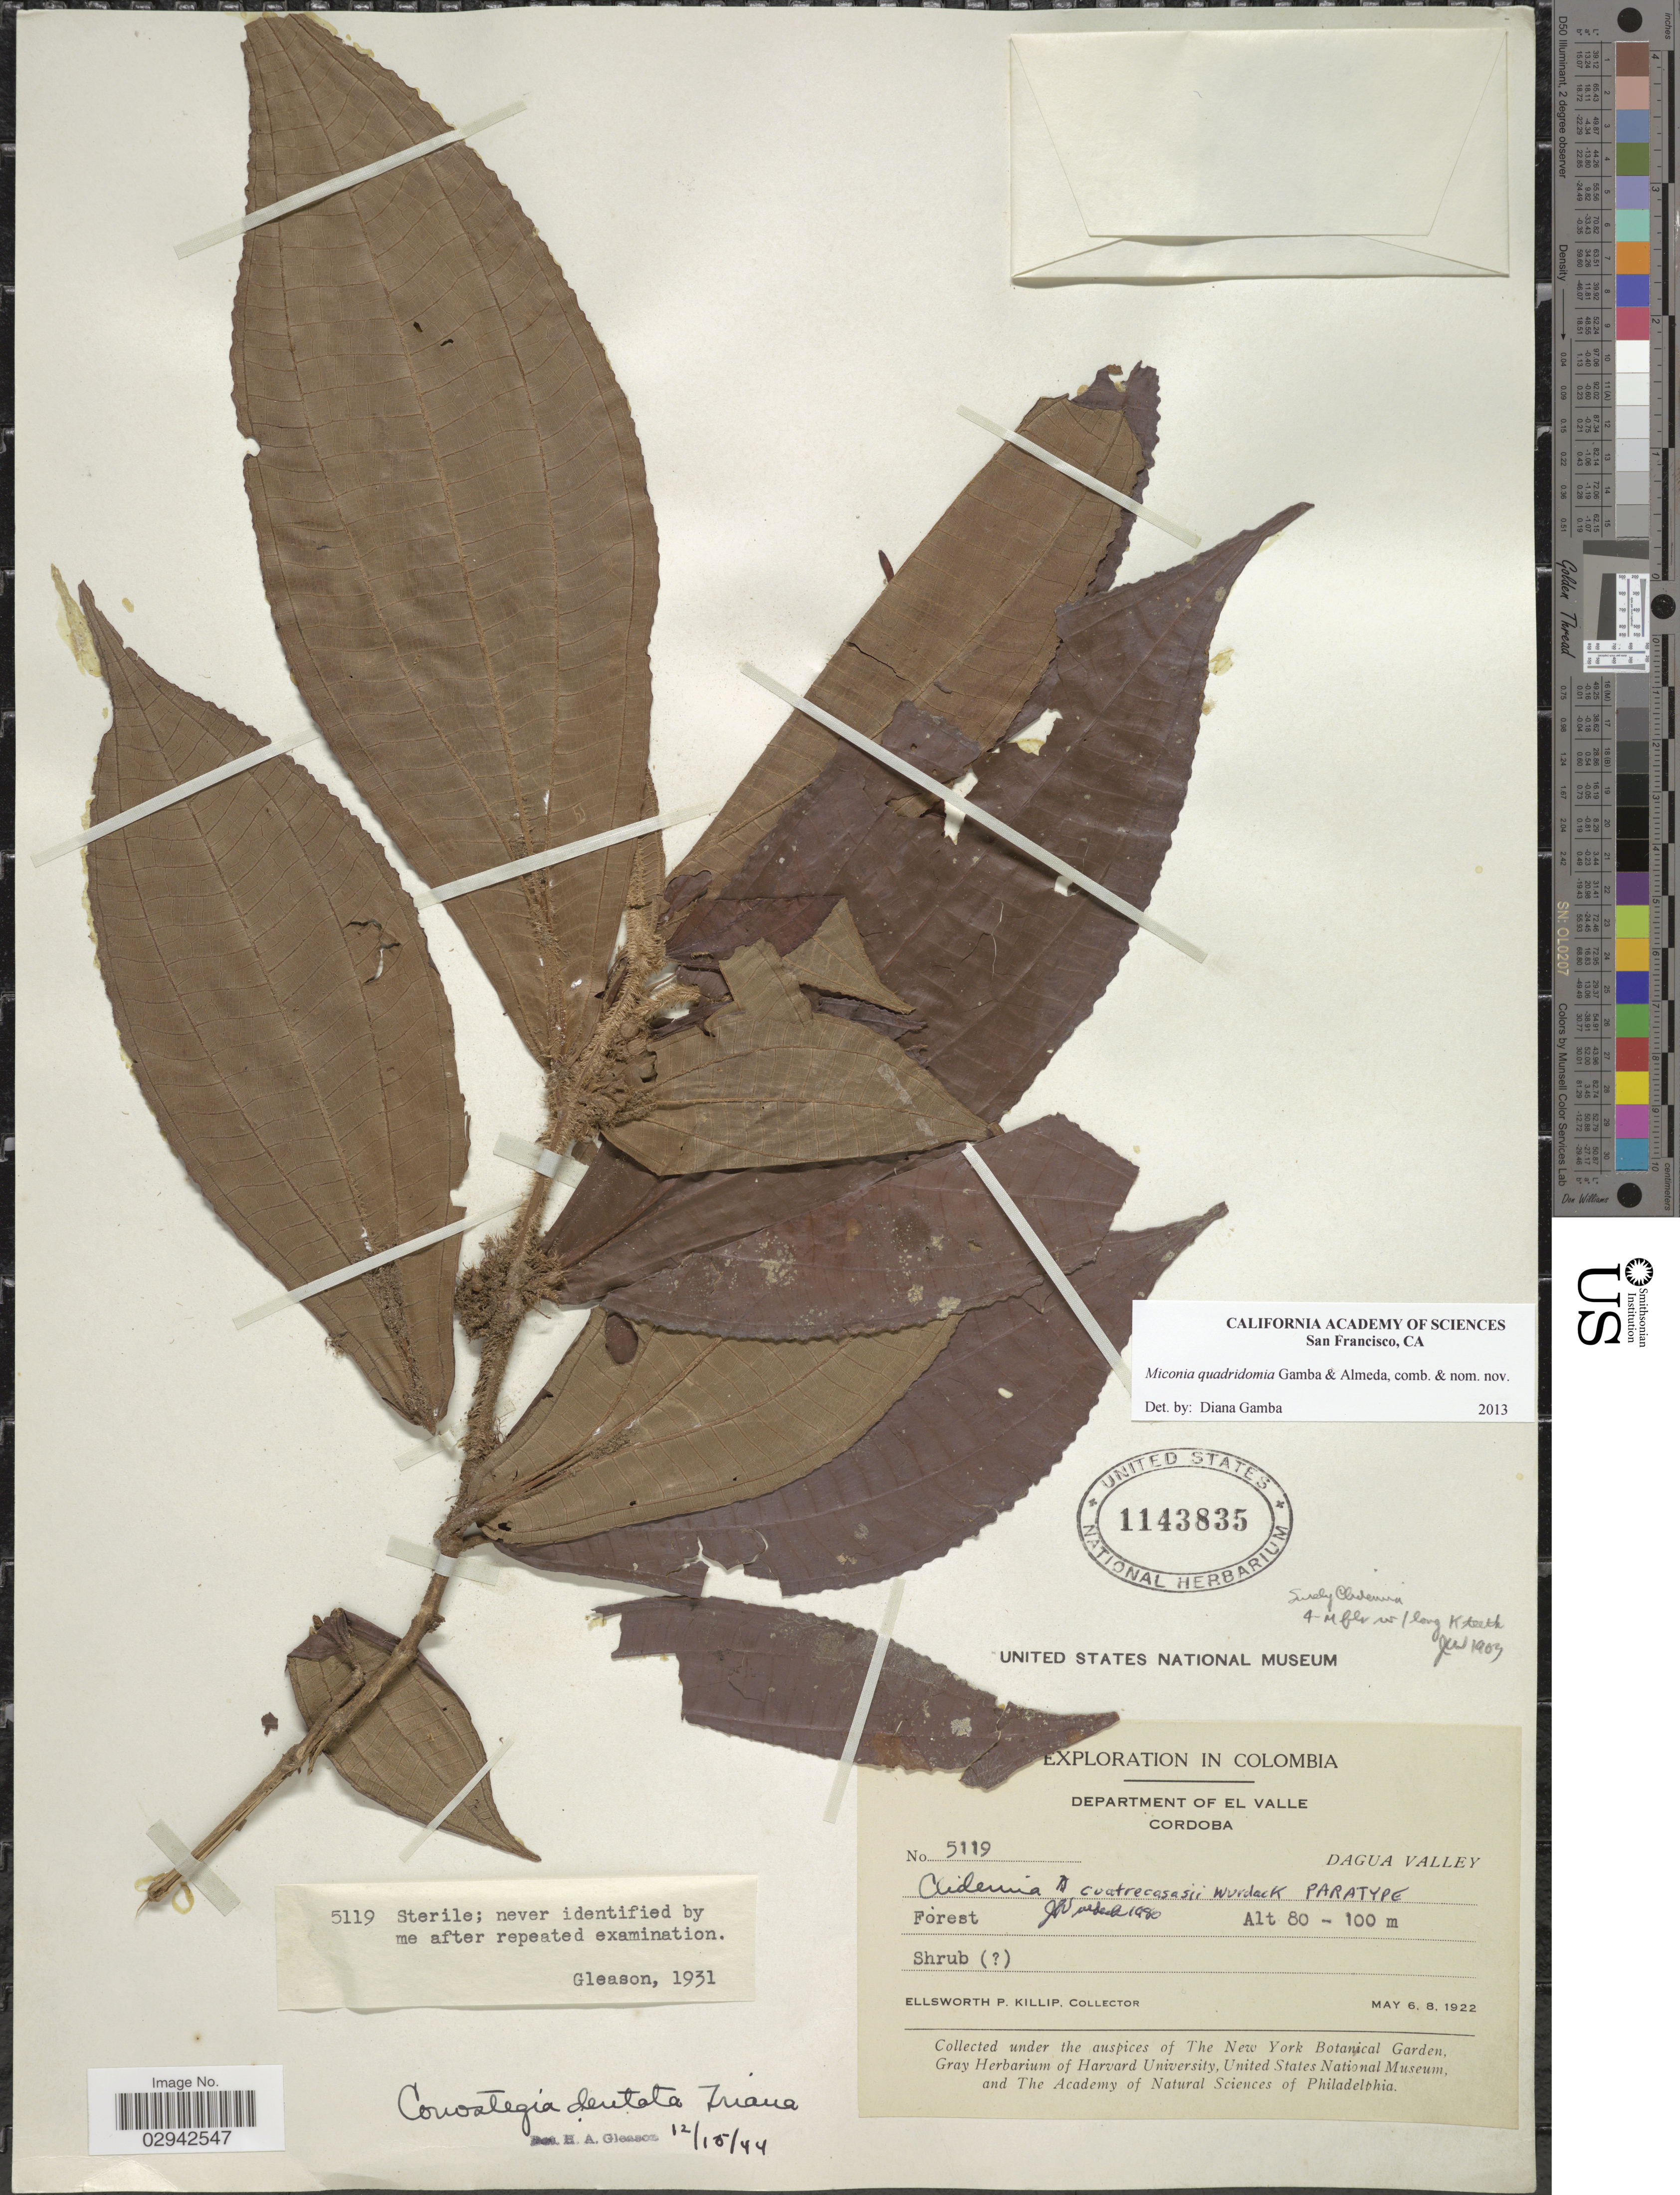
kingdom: Plantae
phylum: Tracheophyta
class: Magnoliopsida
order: Myrtales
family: Melastomataceae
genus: Miconia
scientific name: Miconia quadridomius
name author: Gamba & Almeda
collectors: E. P. Killip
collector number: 5119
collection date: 1922-05-06/1922-05-08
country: Colombia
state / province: Valle del Cauca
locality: Department of El Valle, Cordoba, Dagua Valley.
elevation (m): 80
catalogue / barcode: US 1143835